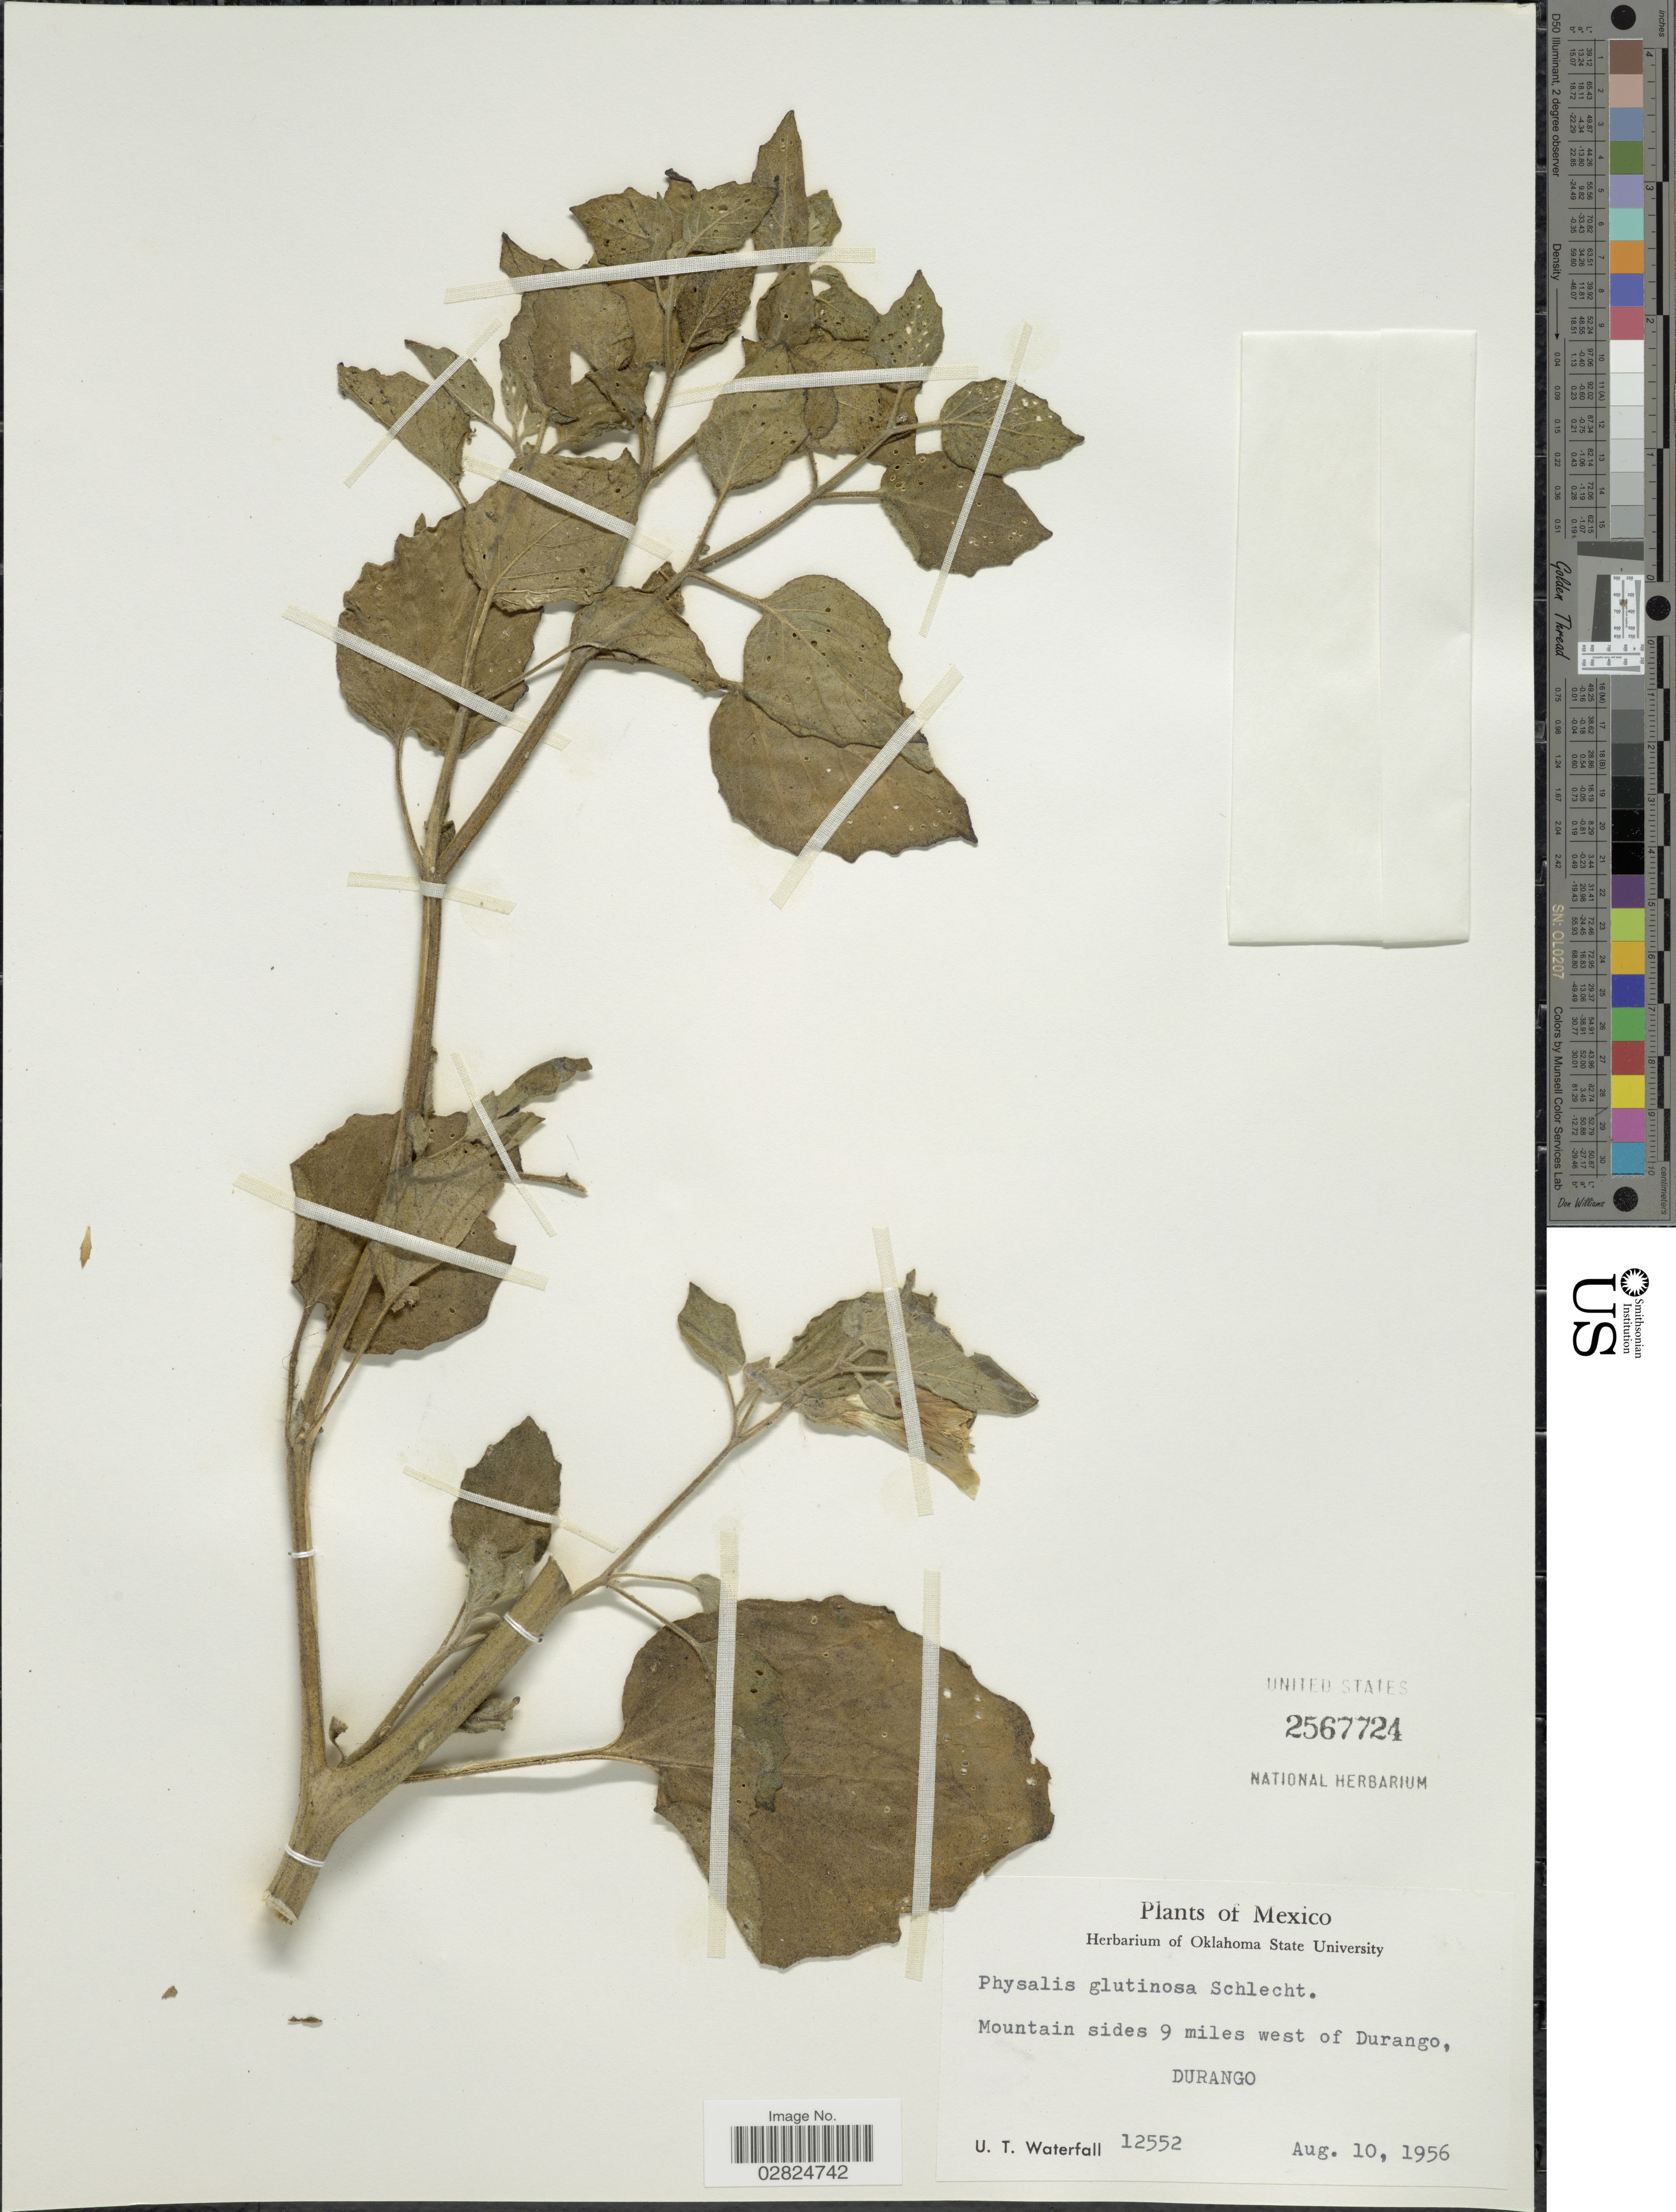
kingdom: Plantae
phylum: Tracheophyta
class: Magnoliopsida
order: Solanales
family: Solanaceae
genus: Physalis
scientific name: Physalis glutinosa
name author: Schltdl.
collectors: U. T. Waterfall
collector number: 12552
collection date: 1956-08-10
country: Mexico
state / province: Durango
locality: Mountain sides 9 miles west of Durango.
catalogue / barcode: US 2567724